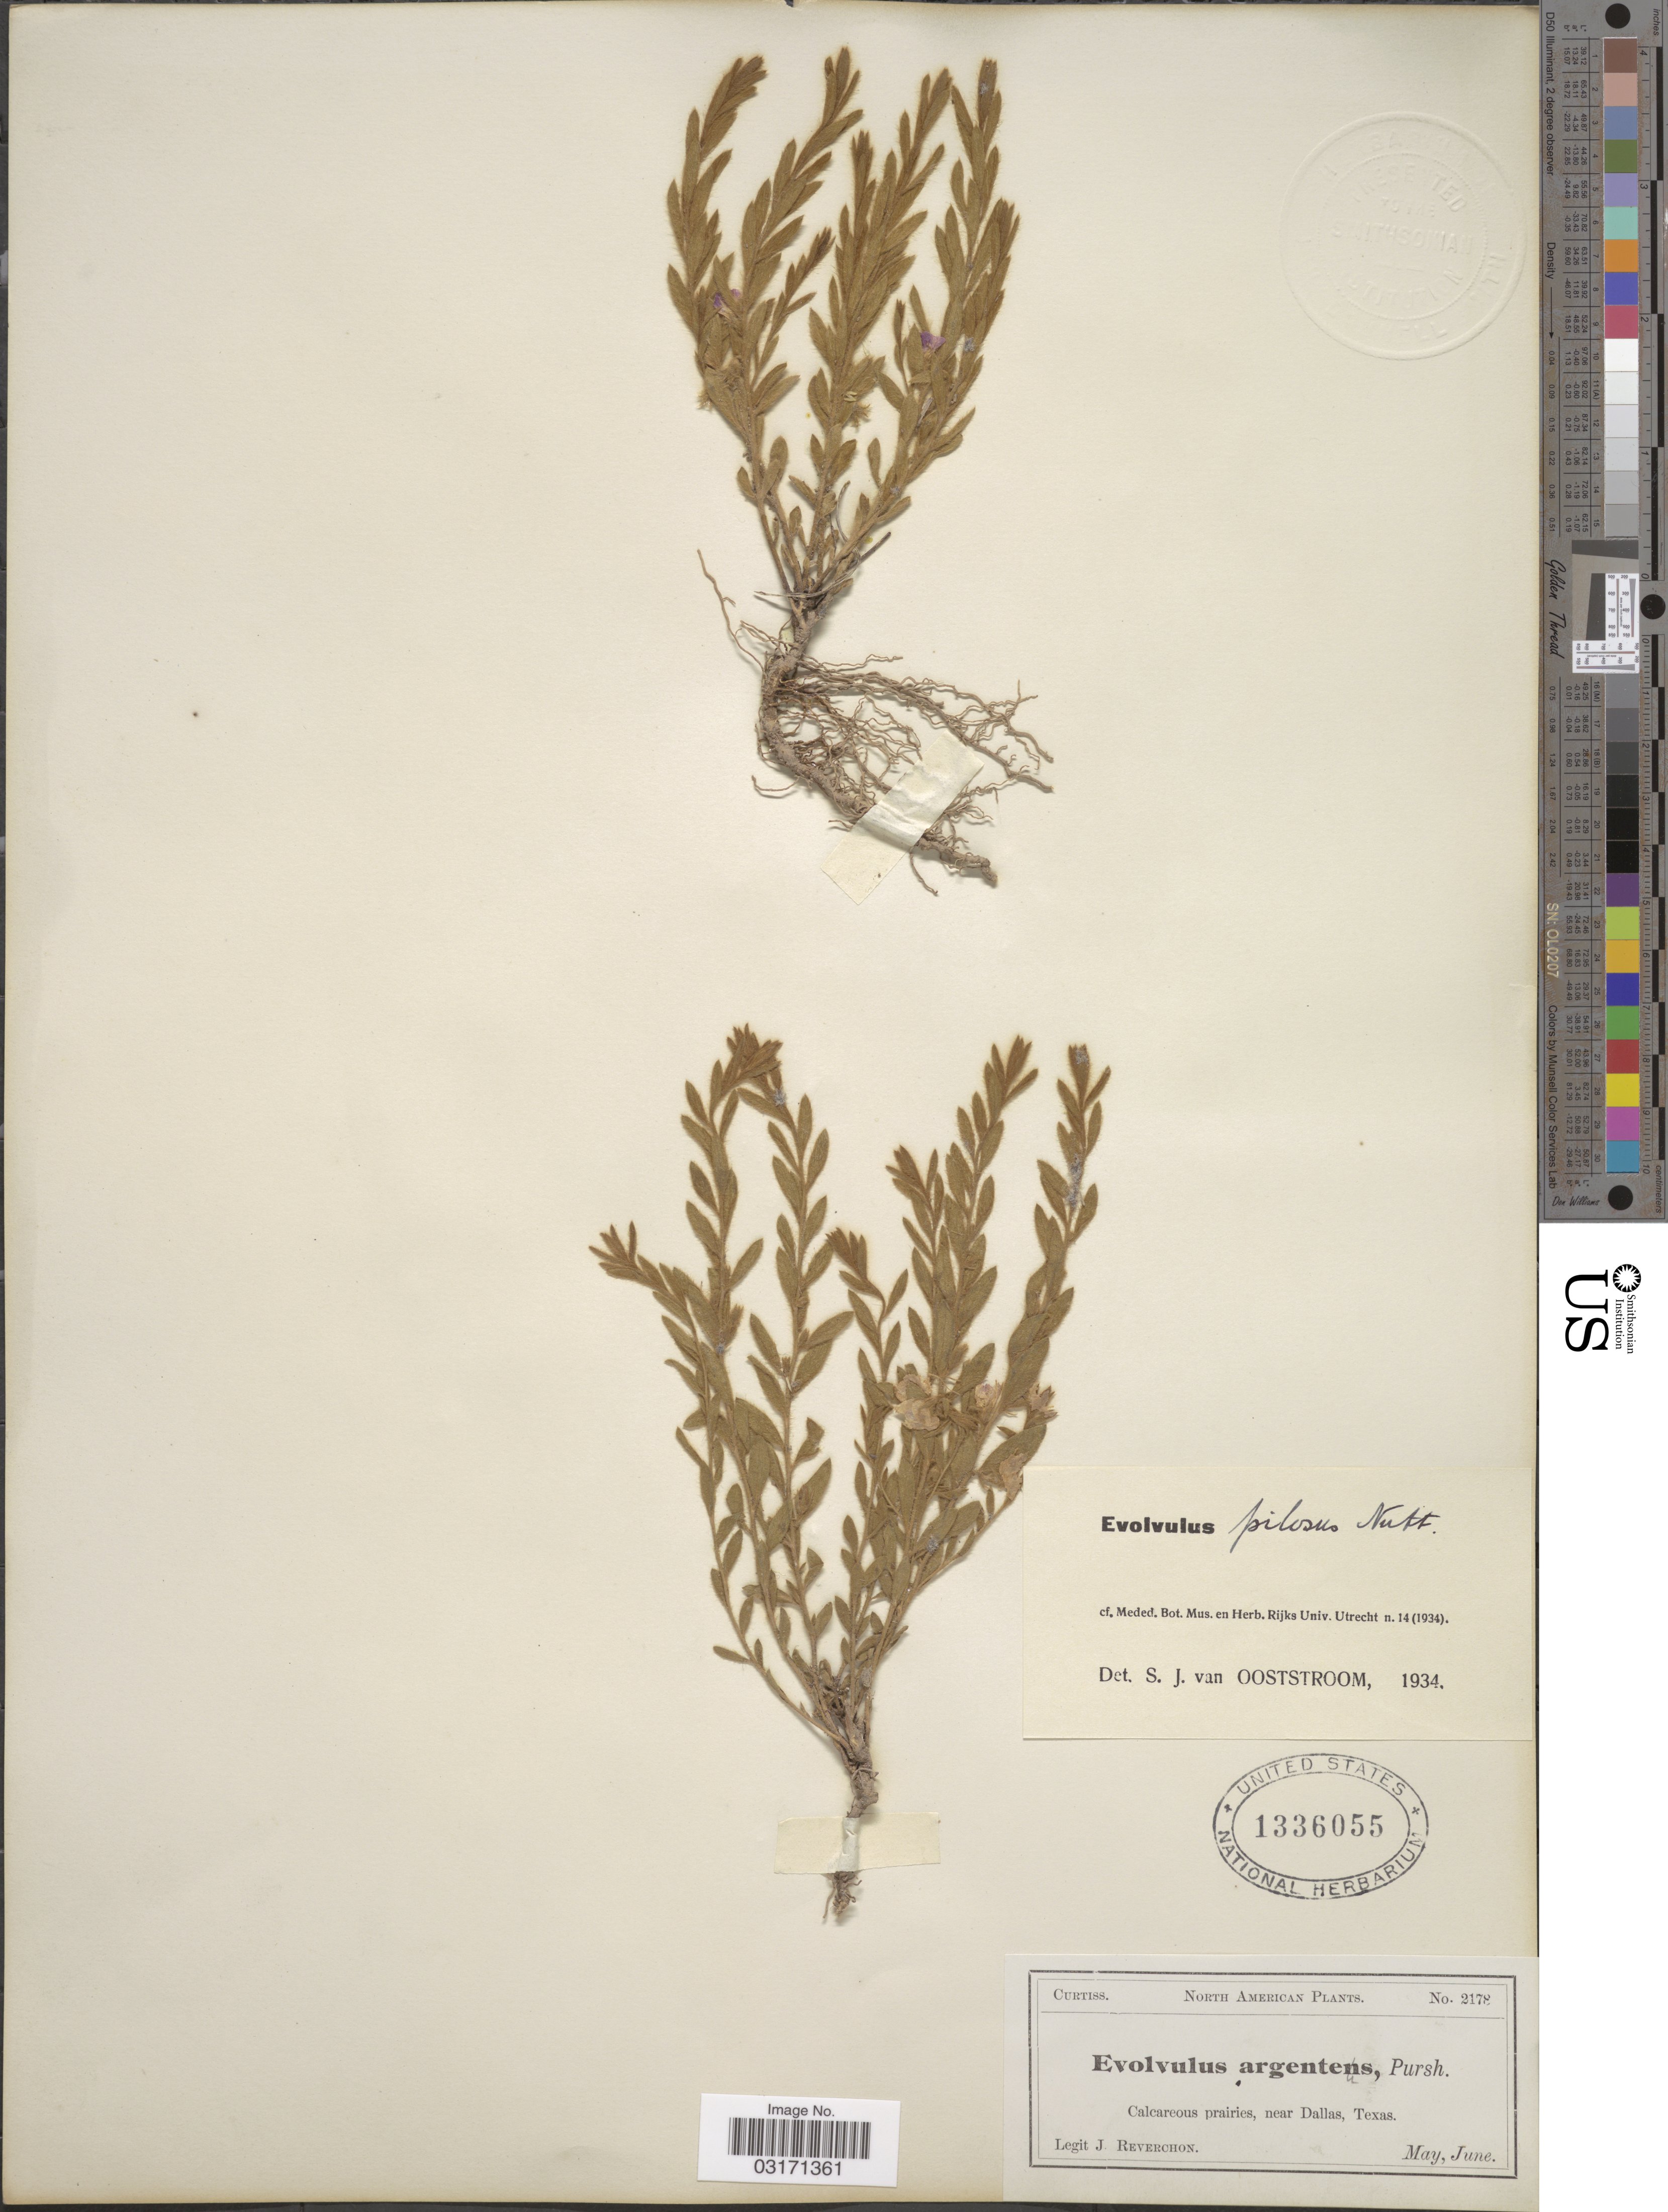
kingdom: Plantae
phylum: Tracheophyta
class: Magnoliopsida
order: Solanales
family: Convolvulaceae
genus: Evolvulus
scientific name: Evolvulus pilosus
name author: Roxb.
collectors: J. Reverchon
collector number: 2178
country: United States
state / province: Texas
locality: Near Dallas.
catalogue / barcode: US 1336055